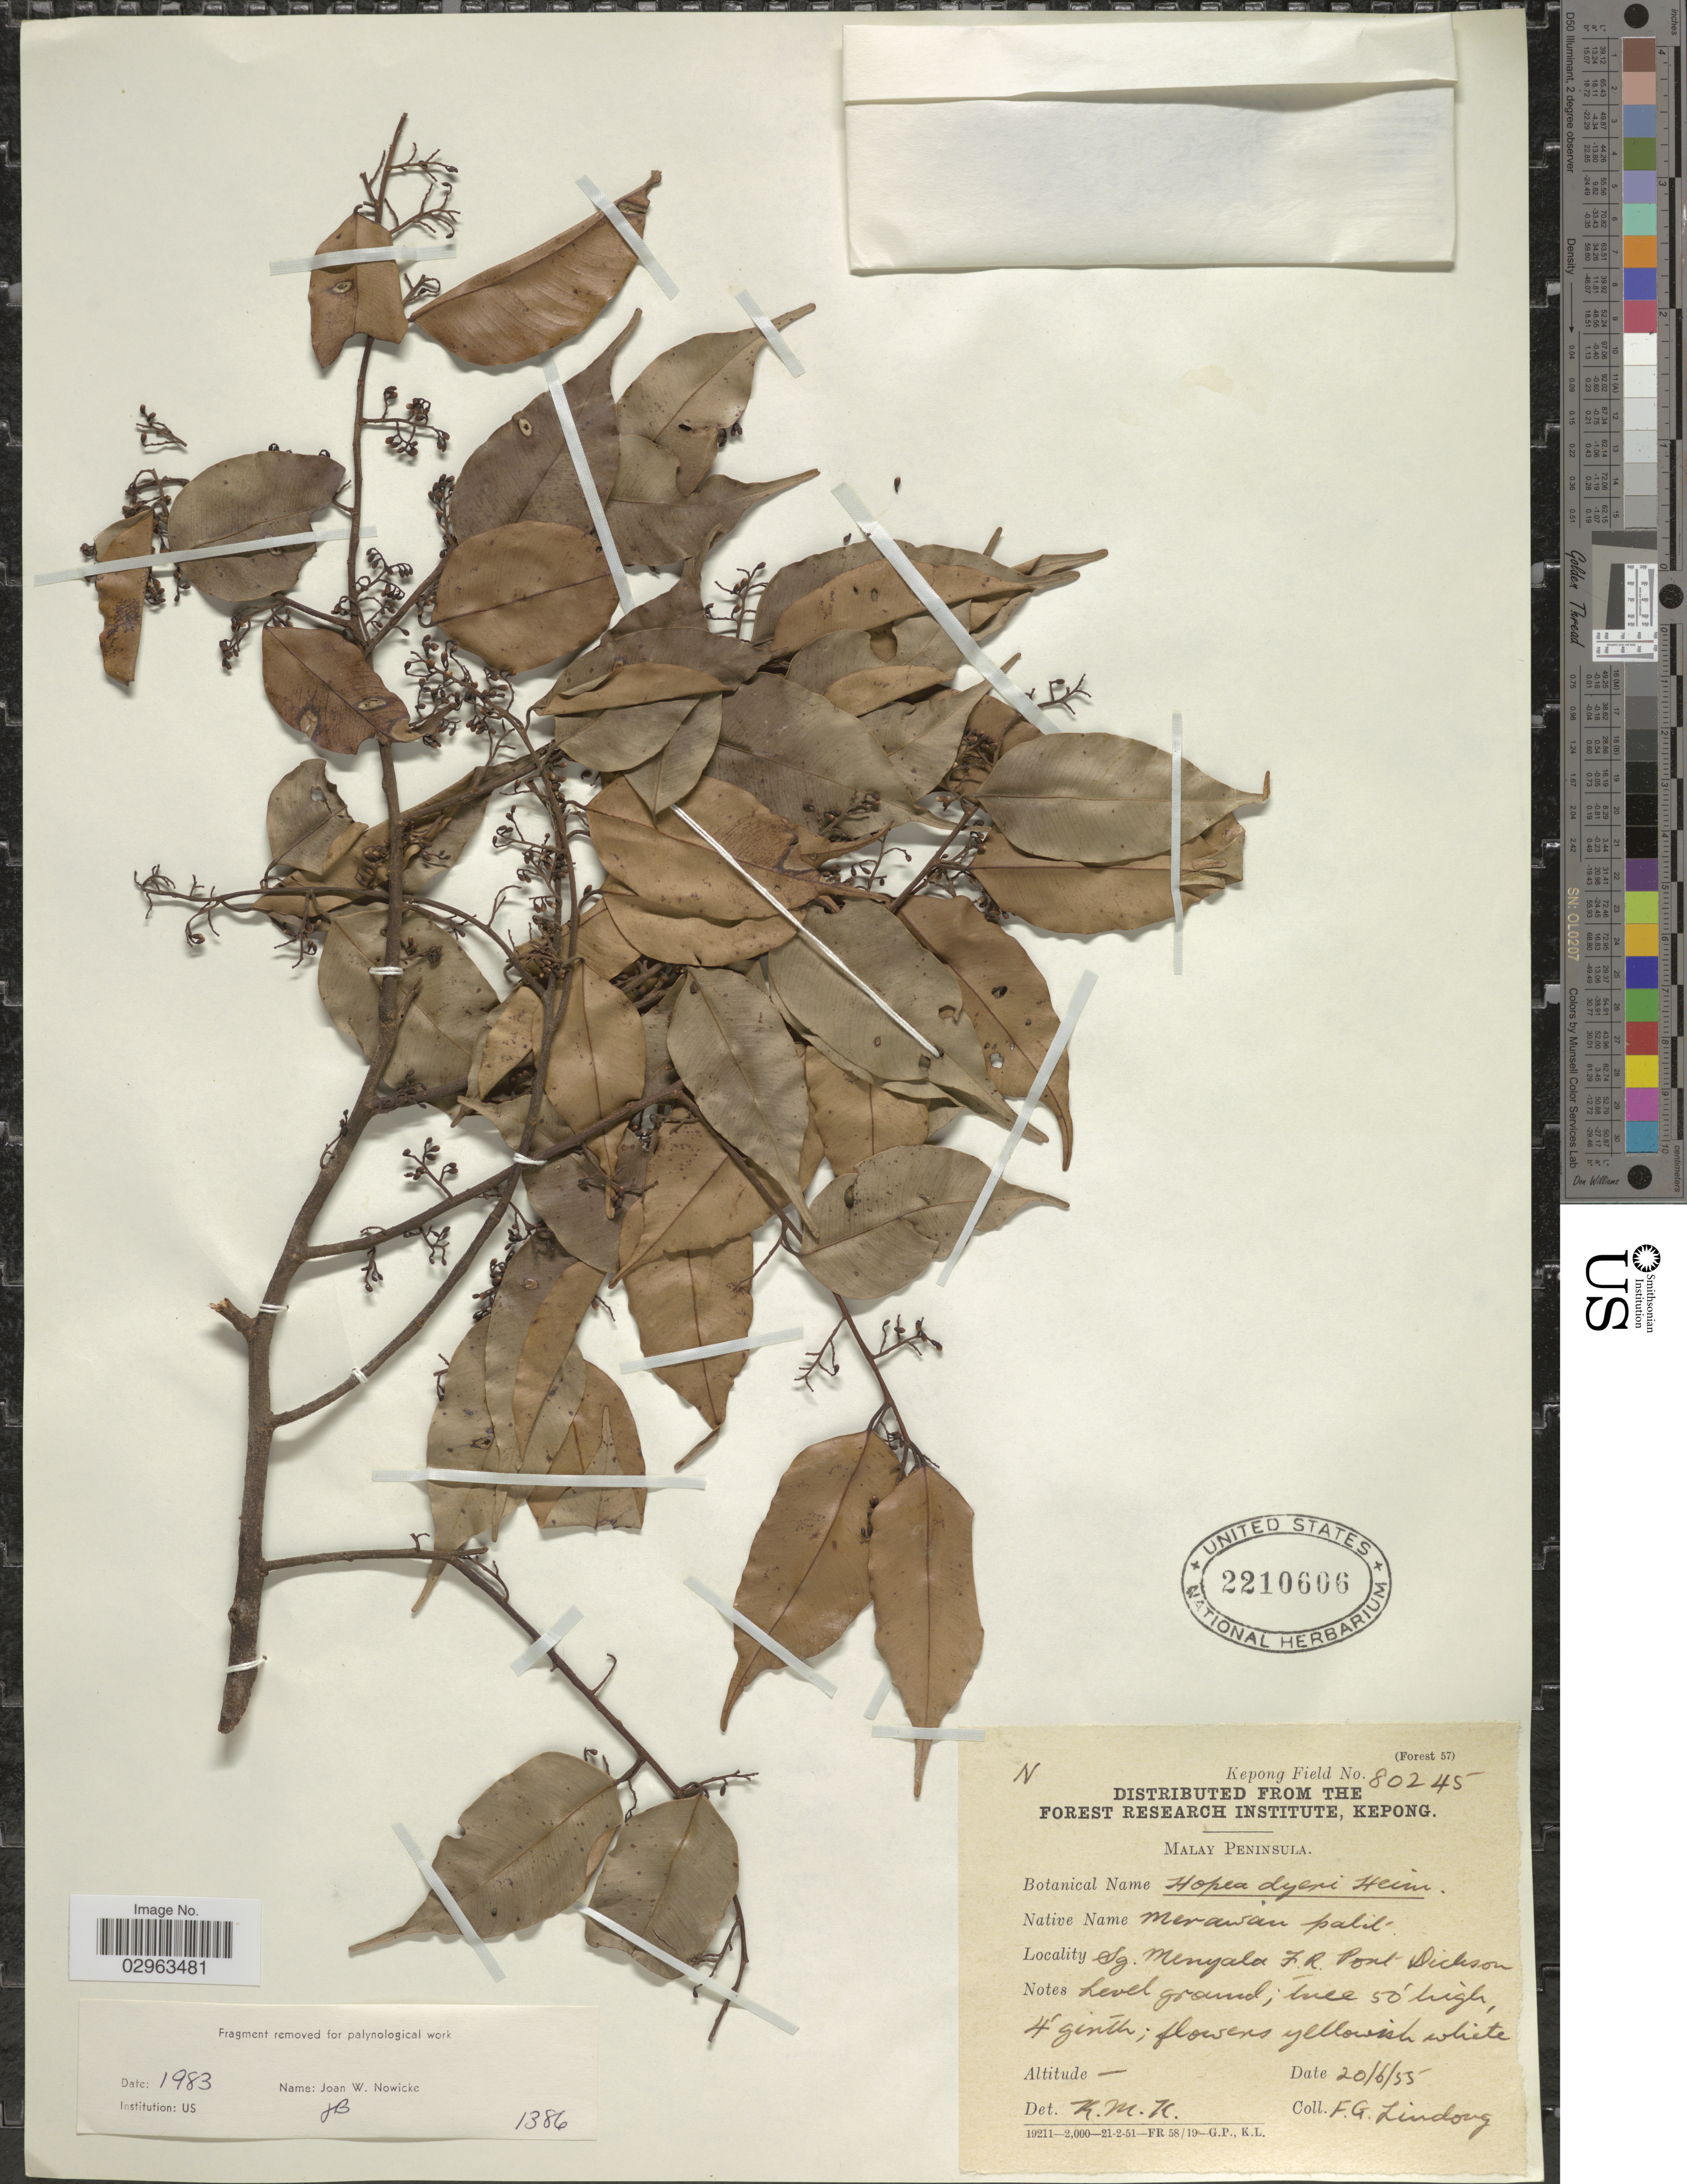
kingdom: Plantae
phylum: Tracheophyta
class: Magnoliopsida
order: Malvales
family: Dipterocarpaceae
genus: Hopea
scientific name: Hopea dyeri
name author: F. Heim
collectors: Lindong Forester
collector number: Kepong Field? 80245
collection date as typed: Transcribed d/m/y: 20/6/55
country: Malaysia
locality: Malay Peninsula. Sg. Menyala F.R. Port Dickson.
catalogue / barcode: US 2210606